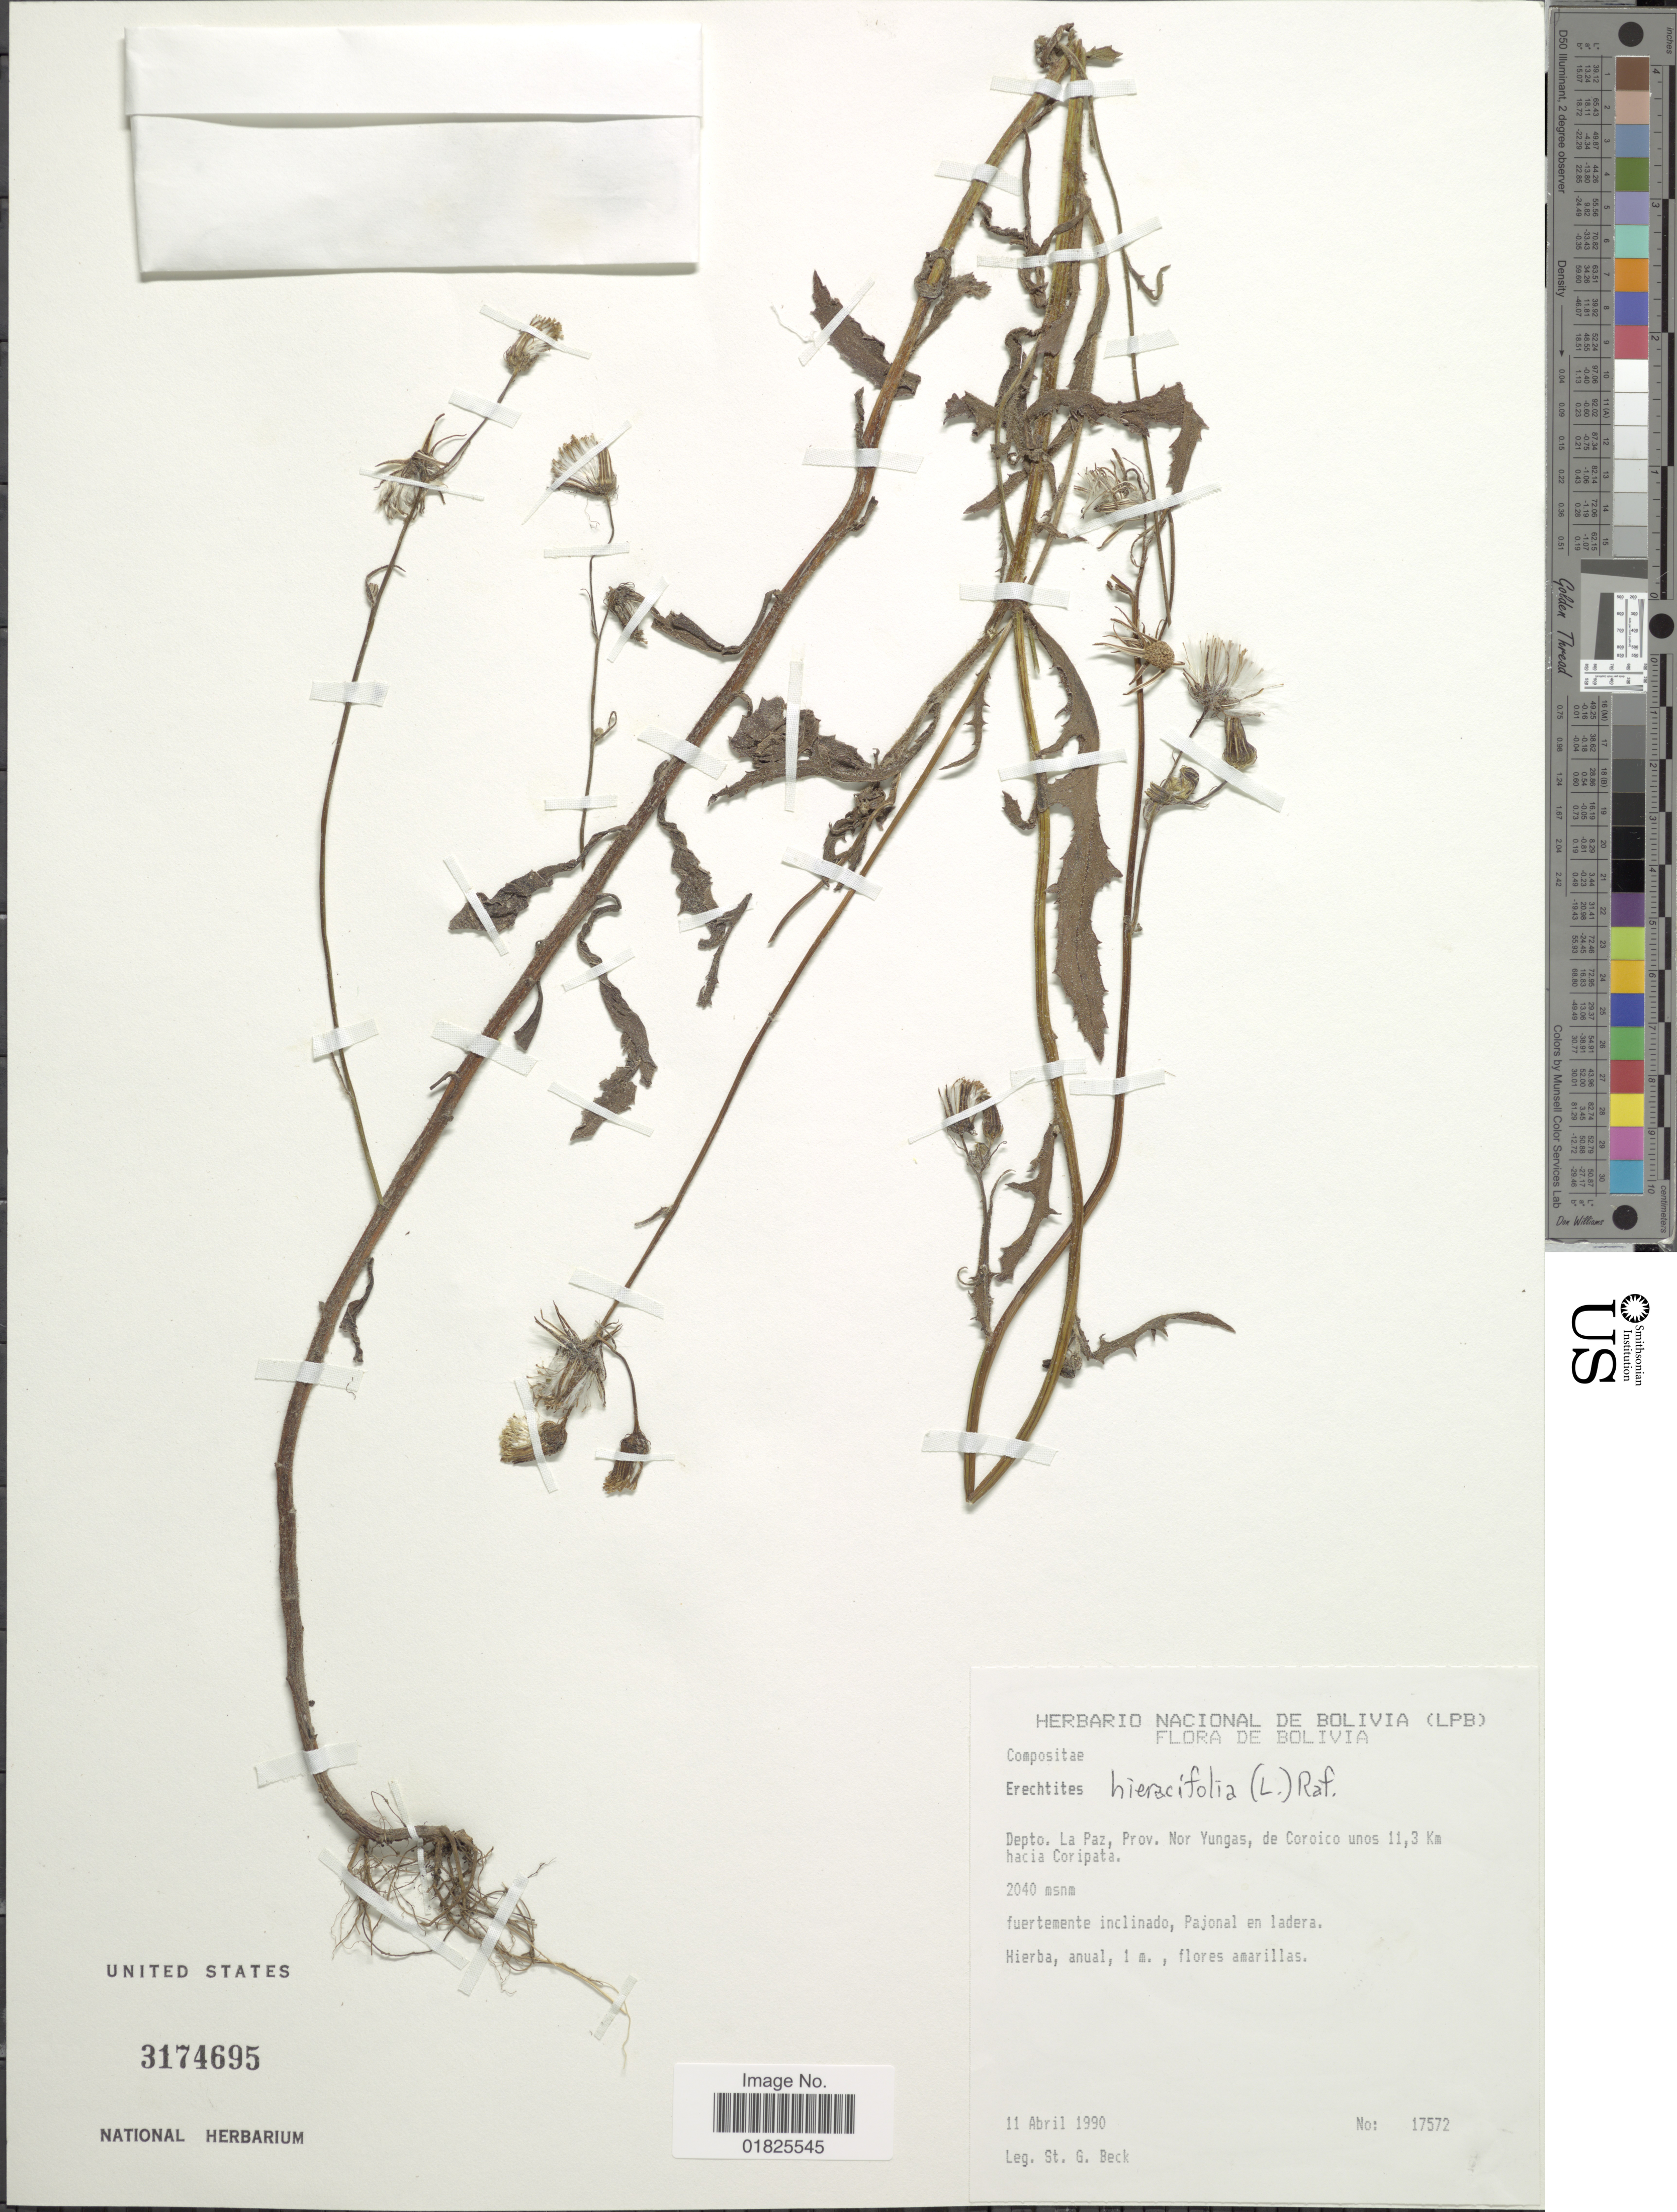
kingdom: Plantae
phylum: Tracheophyta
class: Magnoliopsida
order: Asterales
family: Asteraceae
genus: Erechtites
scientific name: Erechtites hieraciifolius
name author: (L.) Raf. ex DC.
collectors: S. G. Beck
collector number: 17572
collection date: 1990-04-11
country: Bolivia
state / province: La Paz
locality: Prov. Nor Yungas, de Coroico unos 11.3 km hacia Coripata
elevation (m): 2040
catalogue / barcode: US 374695